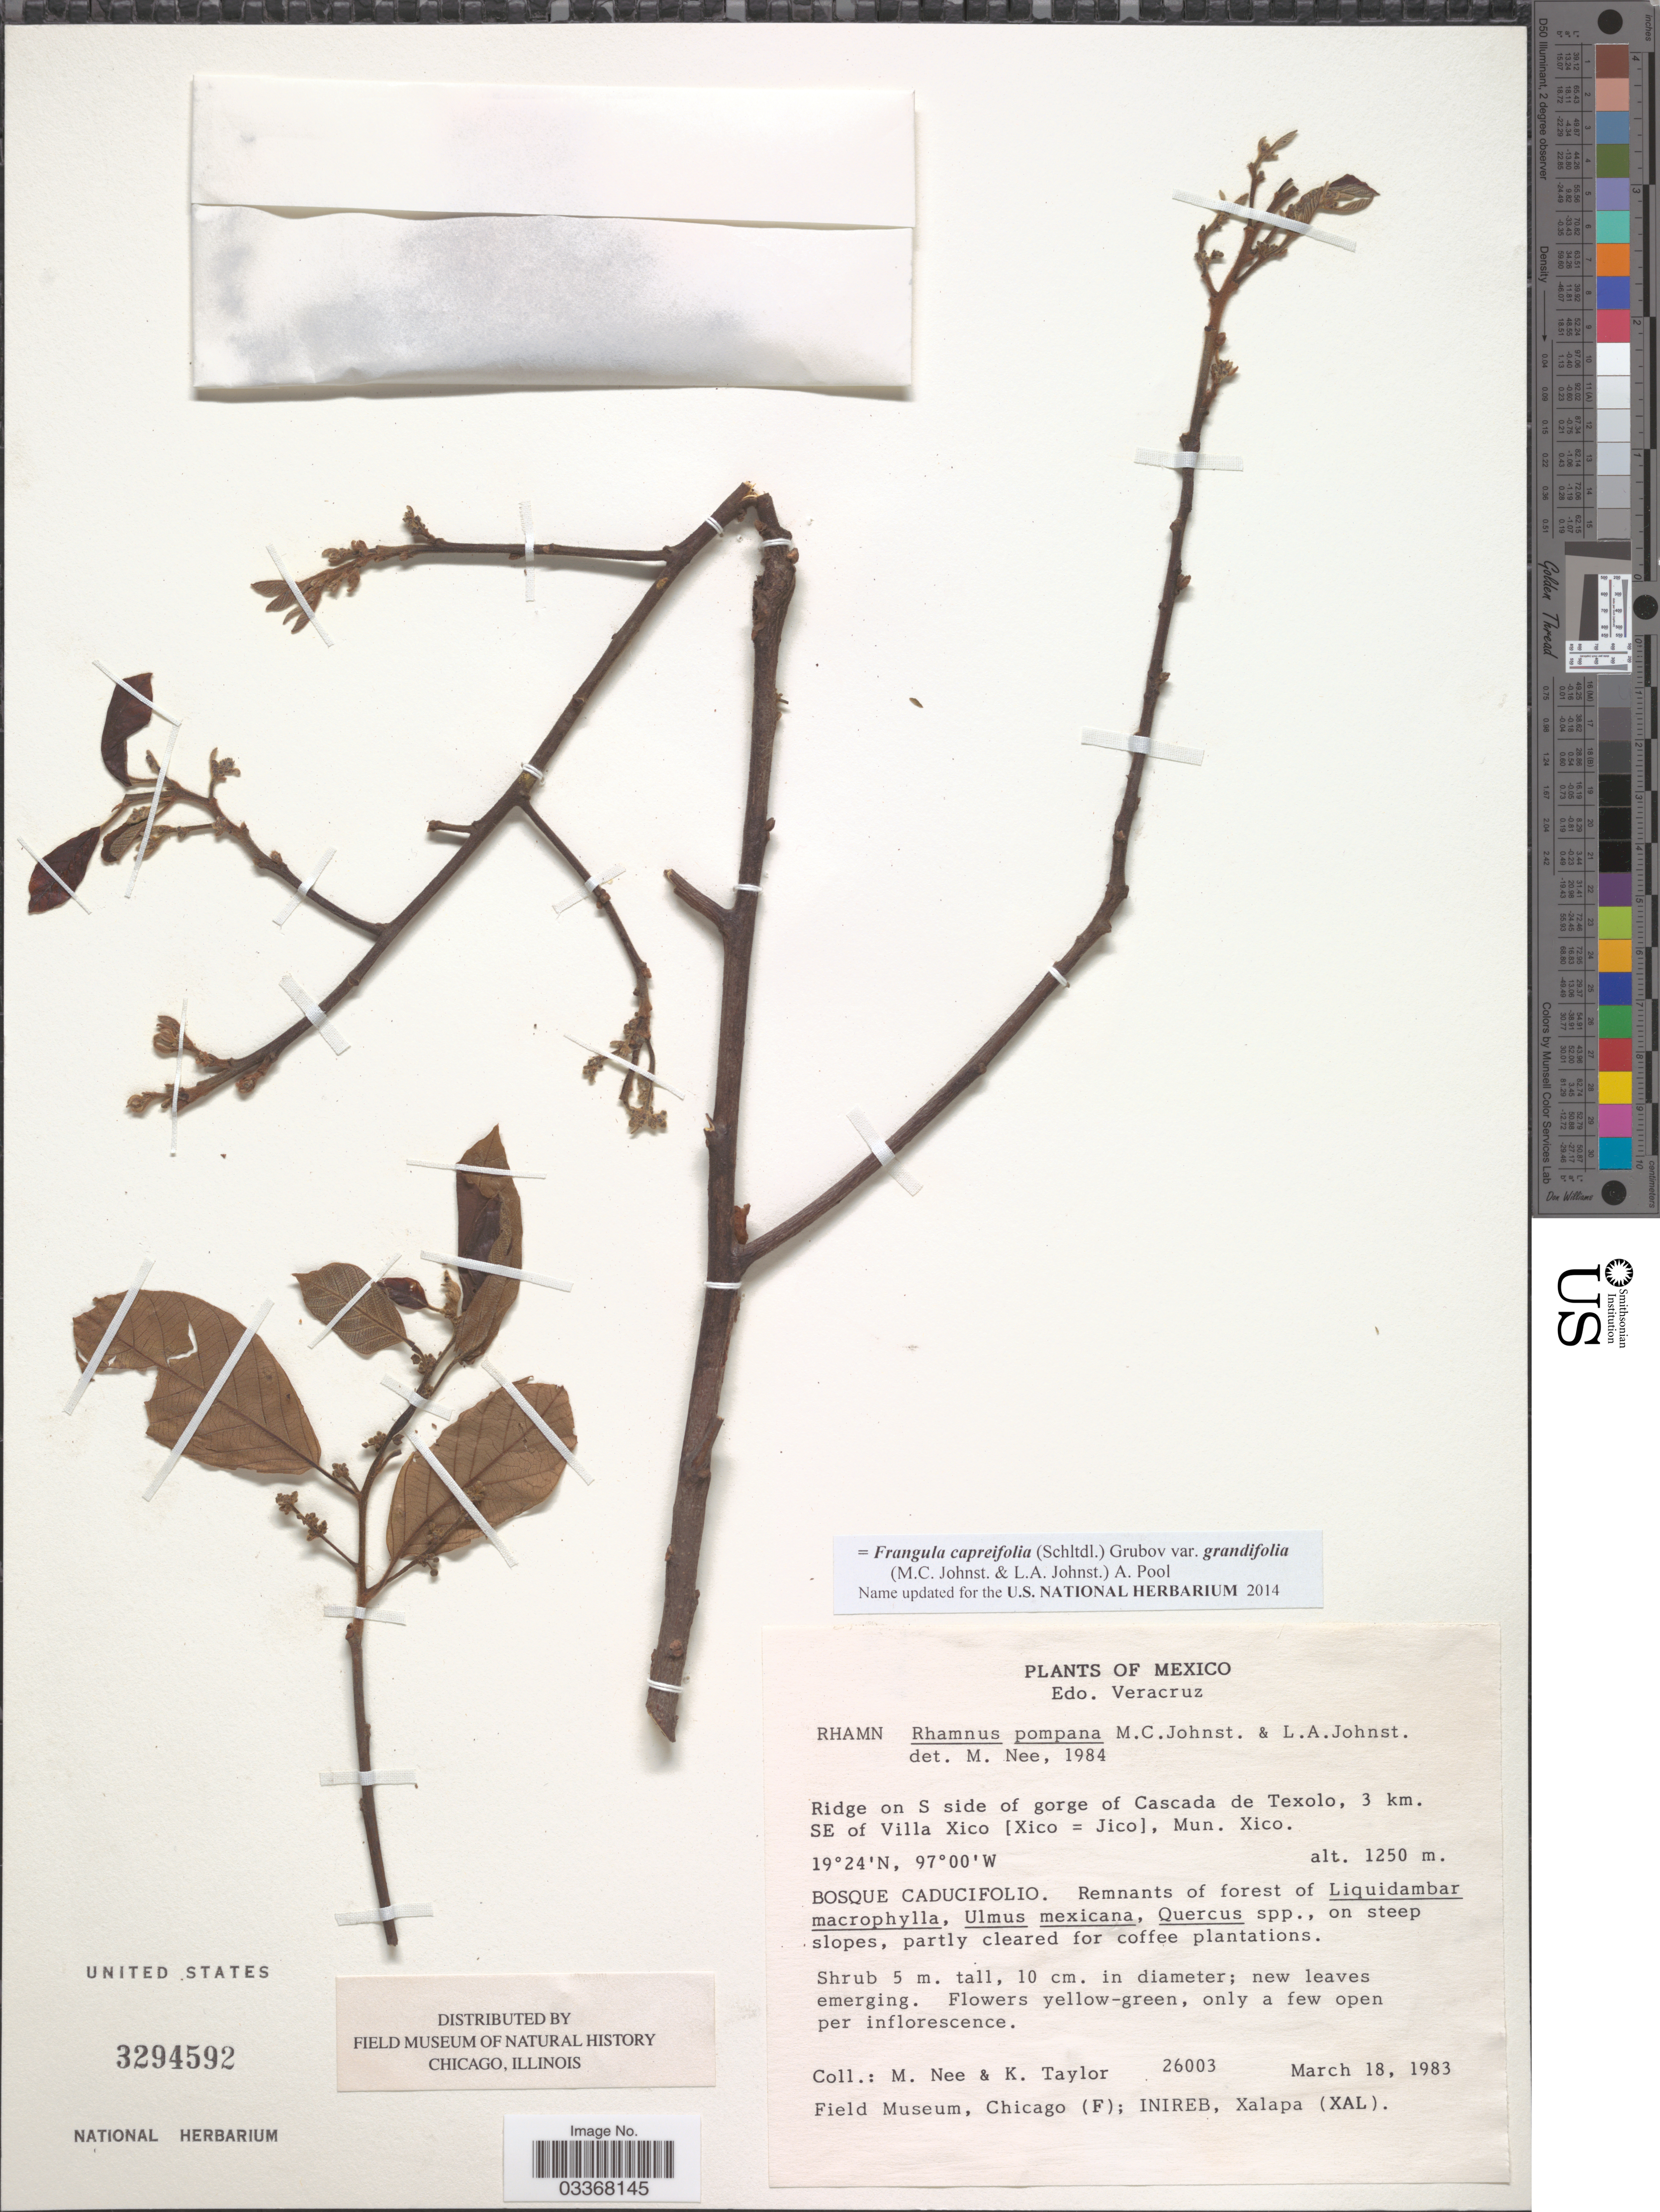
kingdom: Plantae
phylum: Tracheophyta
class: Magnoliopsida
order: Rosales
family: Rhamnaceae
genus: Frangula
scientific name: Frangula capreifolia var. grandifolia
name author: (M.C. Johnst. & L.A. Johnst.) A. Pool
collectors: M. Nee & K. Taylor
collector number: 26003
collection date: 1983-03-18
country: Mexico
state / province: Veracruz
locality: Edo. Veracruz, Ridge on S side of gorge of Cascada de Texolo, 3 km. SE of Villa Xico [Xico = Jico], Mun. Xico.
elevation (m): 1250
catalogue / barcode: US 3294592